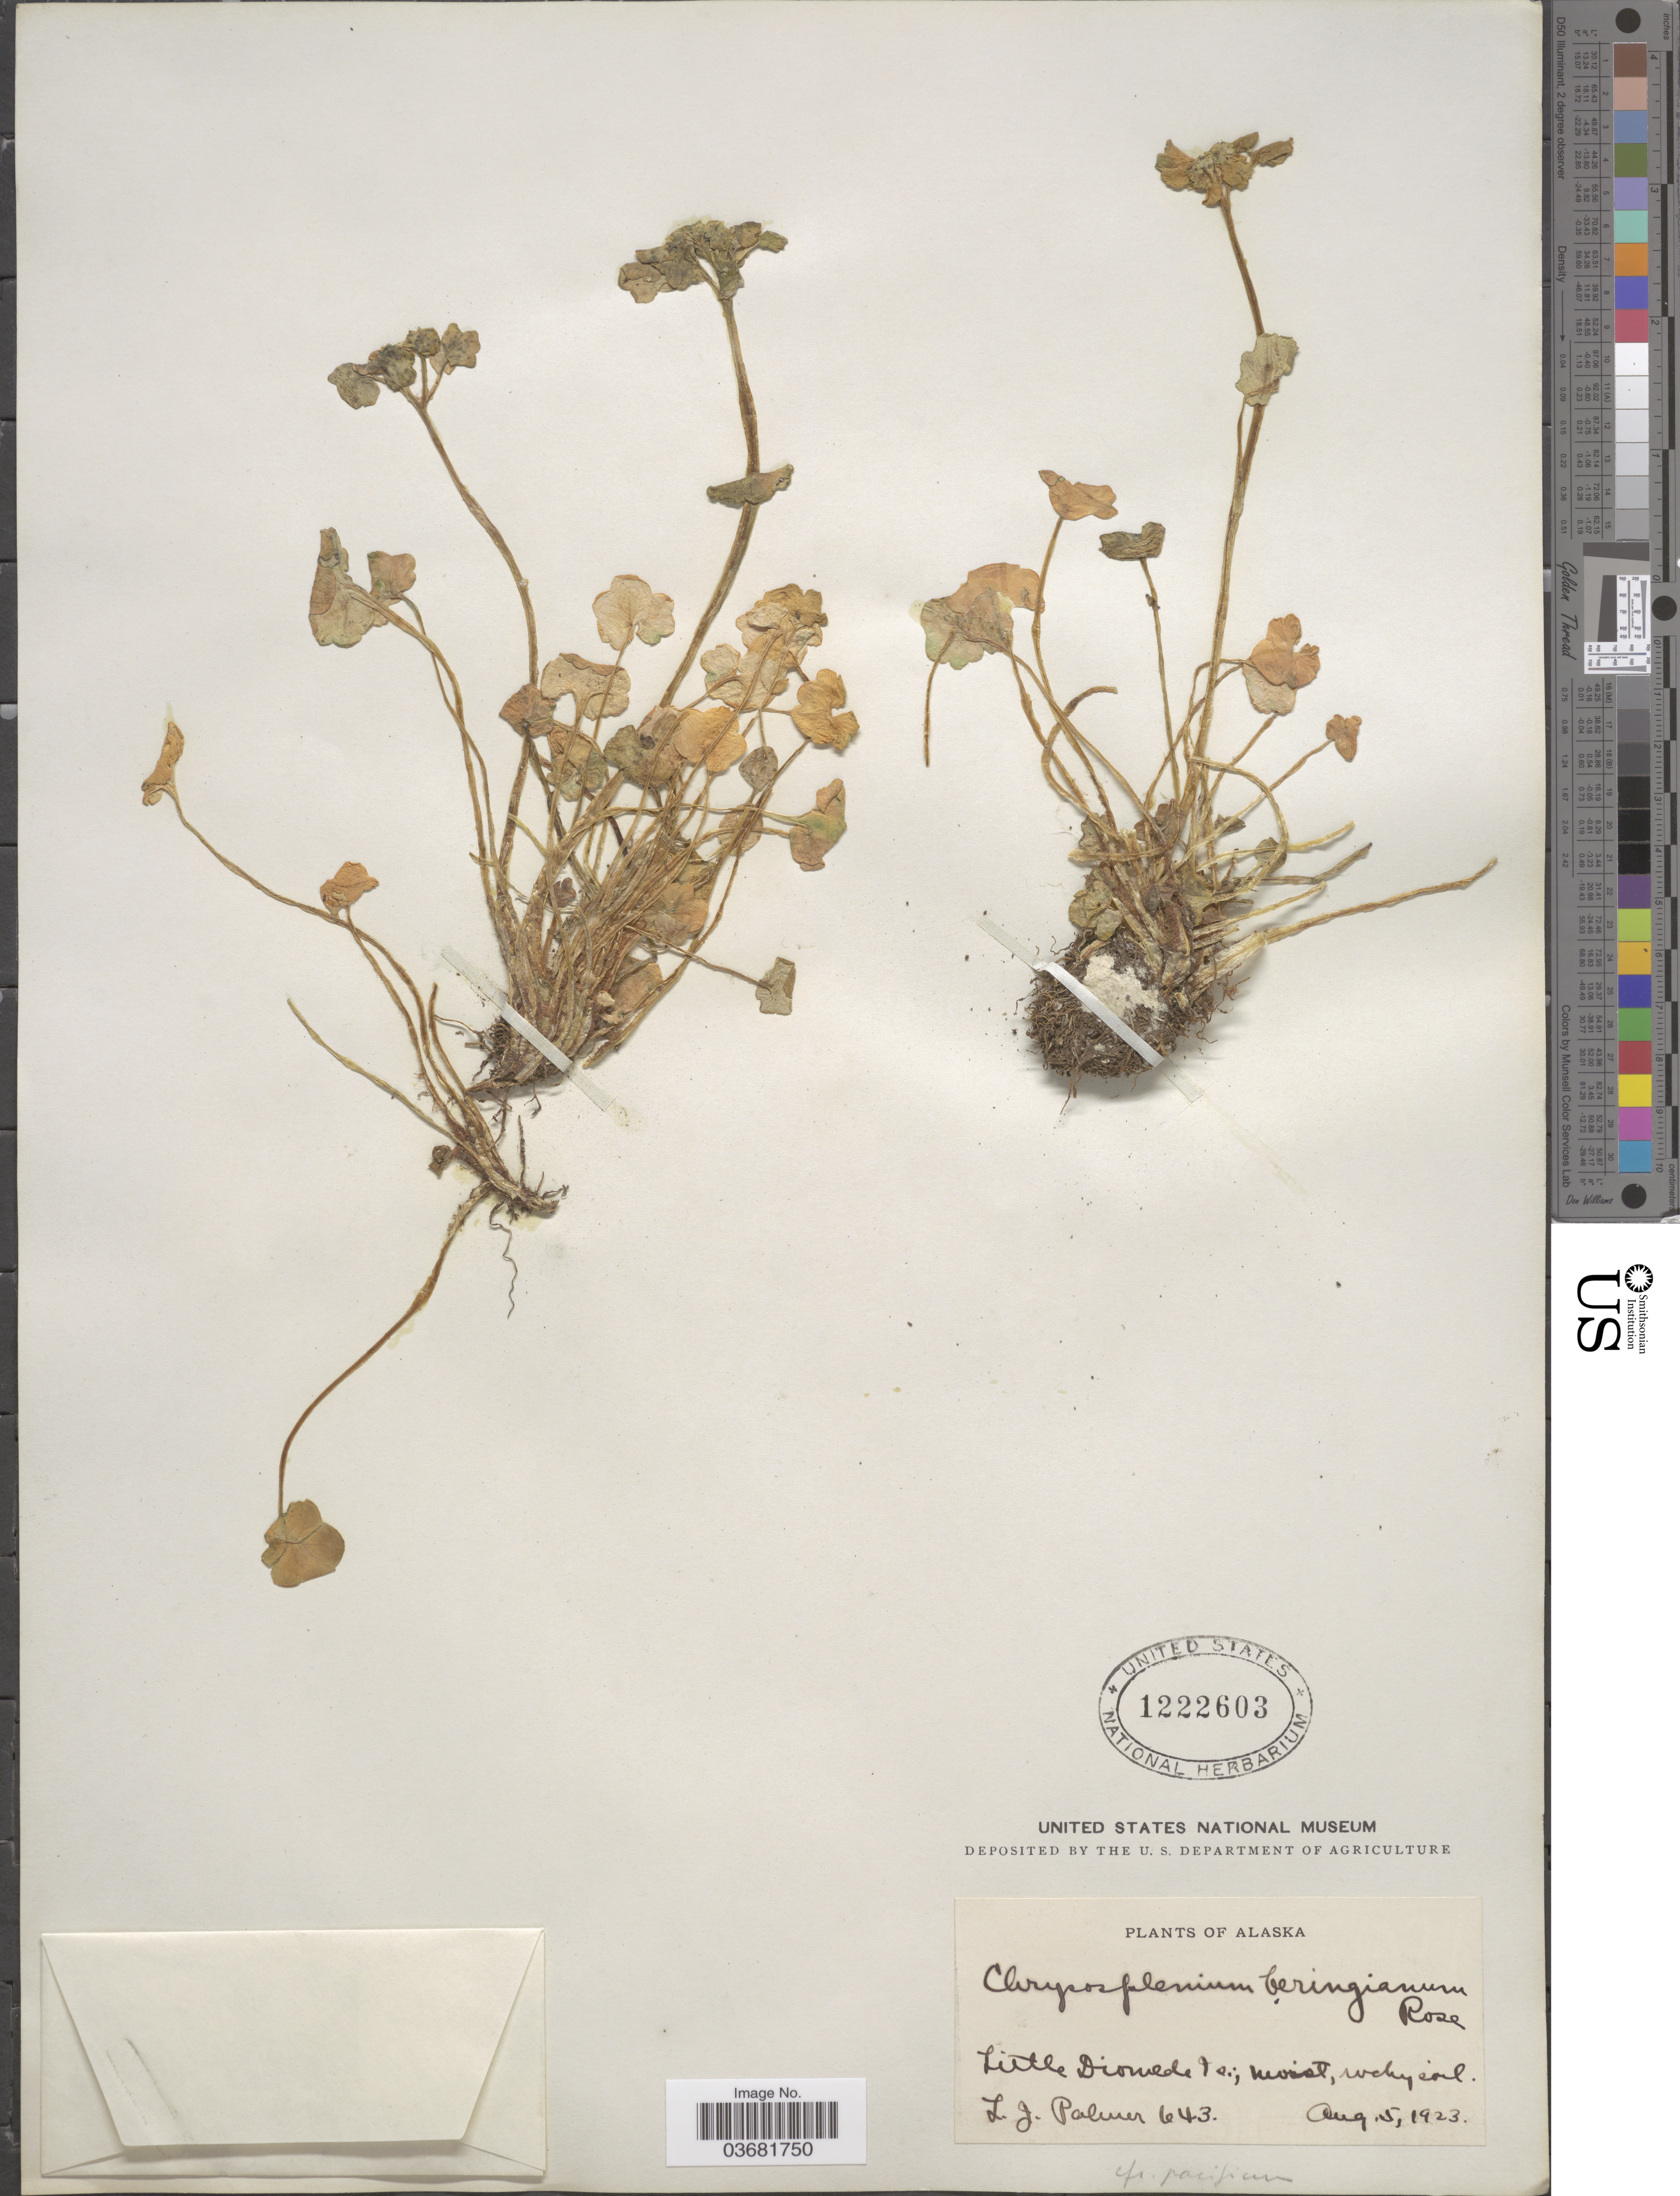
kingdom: Plantae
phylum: Tracheophyta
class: Magnoliopsida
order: Saxifragales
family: Saxifragaceae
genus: Chrysosplenium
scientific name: Chrysosplenium wrightii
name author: Franch. & Sav.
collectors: L. J. Palmer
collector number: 643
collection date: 1923-08-05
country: United States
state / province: Alaska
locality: Little Diomede Is.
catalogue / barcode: US 1222603